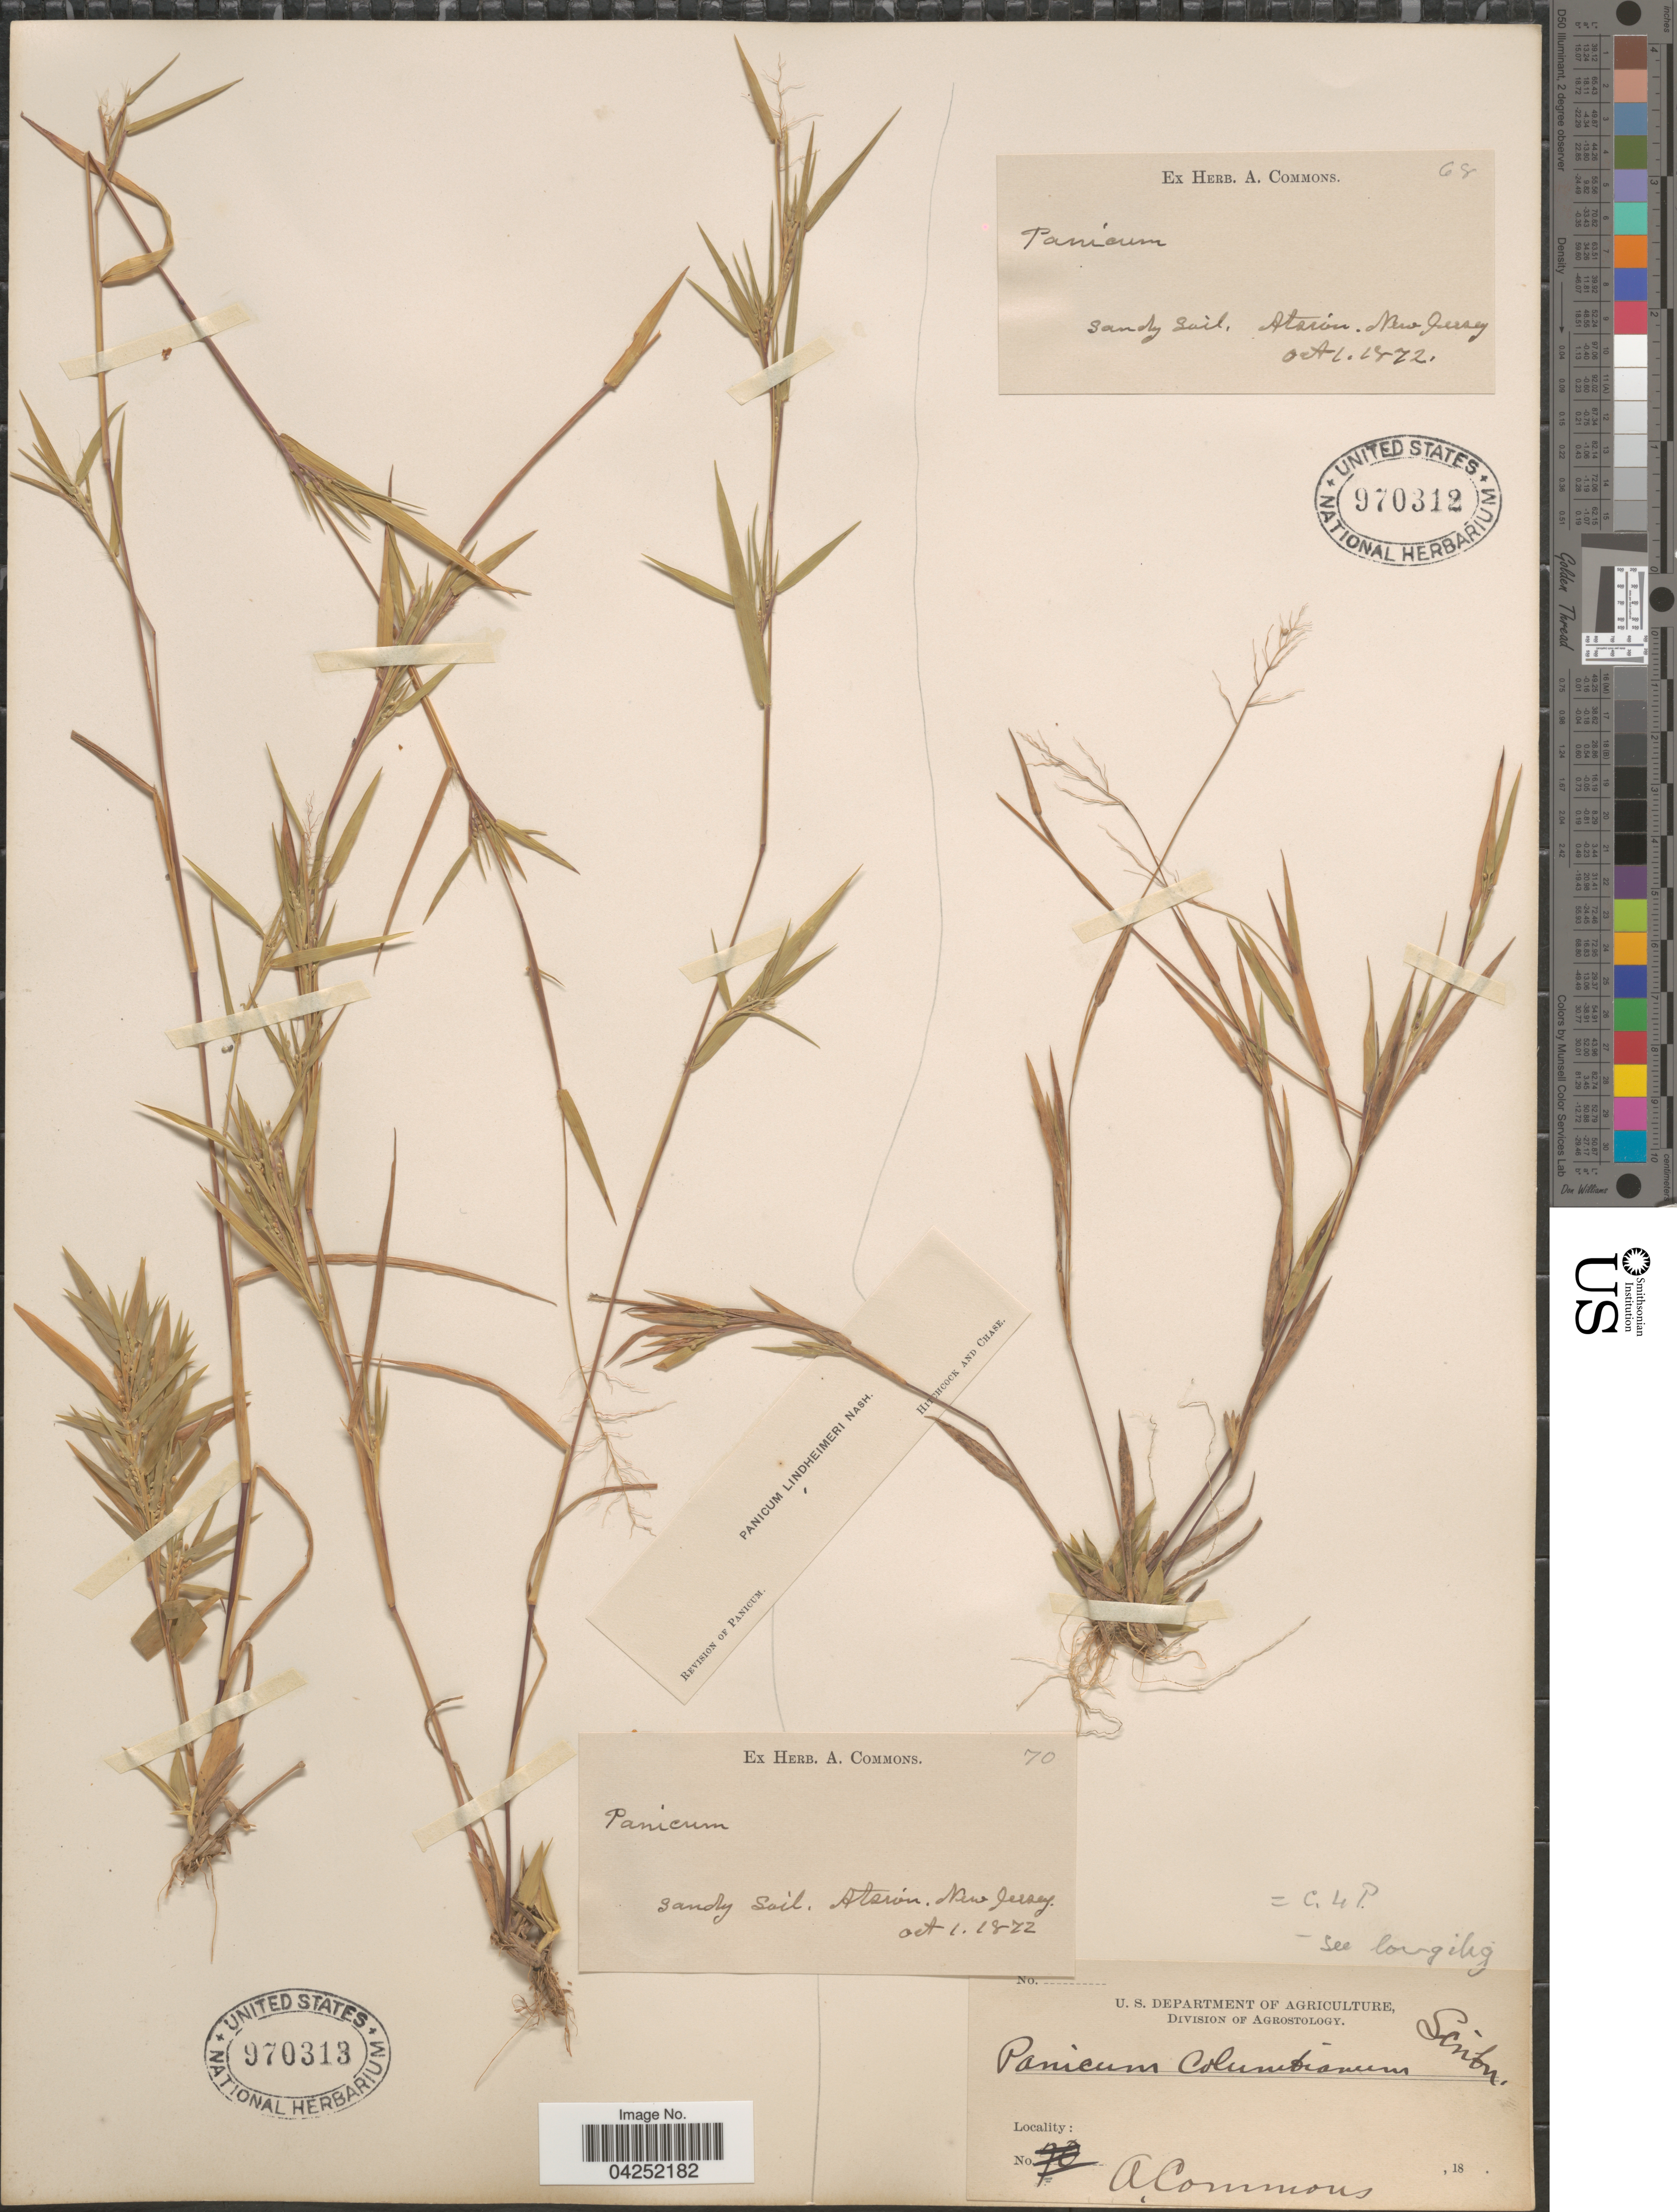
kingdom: Plantae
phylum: Tracheophyta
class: Liliopsida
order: Poales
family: Poaceae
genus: Dichanthelium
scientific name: Dichanthelium acuminatum var. lindheimeri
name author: (Nash) Gould & C.A. Clark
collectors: A. Commons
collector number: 70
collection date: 1872-10-01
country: United States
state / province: New Jersey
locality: Sandy soil. Atsion.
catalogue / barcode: US 970313-2